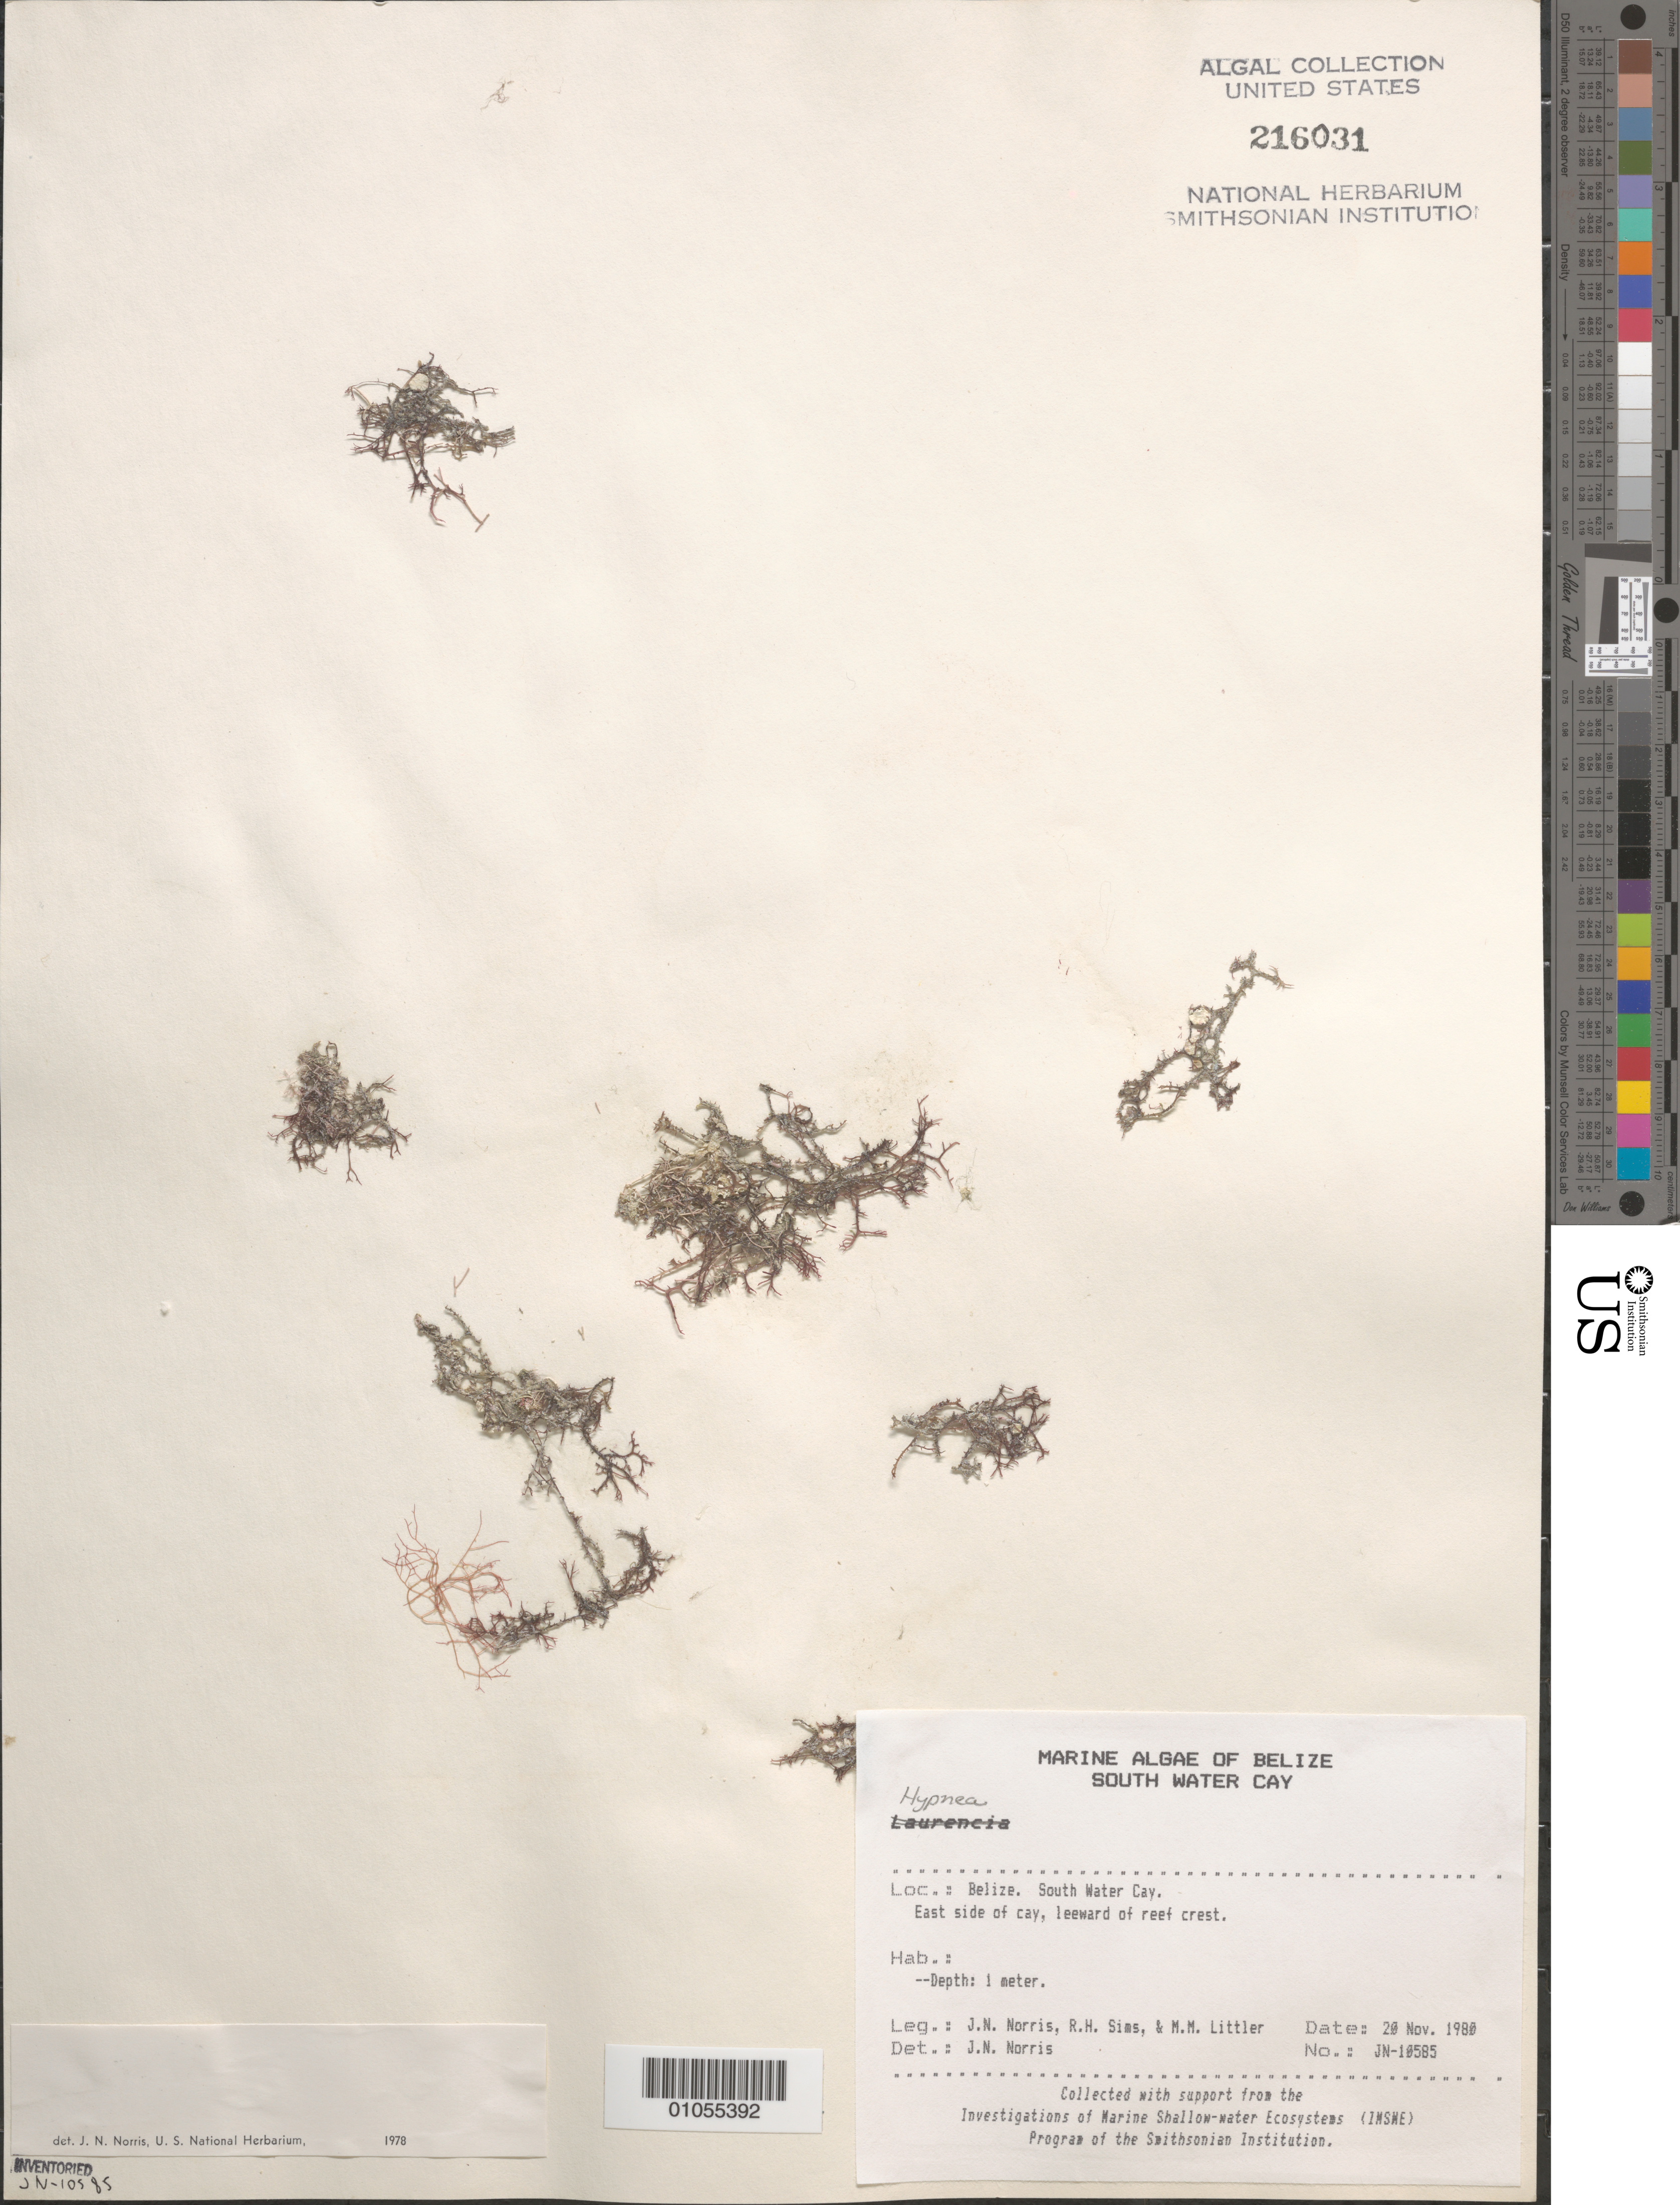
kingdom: Plantae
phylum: Rhodophyta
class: Florideophyceae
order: Gigartinales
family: Cystocloniaceae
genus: Hypnea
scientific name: Hypnea sp.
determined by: Norris, James N.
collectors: J. N. Norris, R. H. Sims & M. M. Littler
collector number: JN-10585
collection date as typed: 20 Nov 1980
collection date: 1980-11-20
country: Belize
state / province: Stann Creek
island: South Water Cay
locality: East side of cay, leeward of reef crest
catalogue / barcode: US 216031